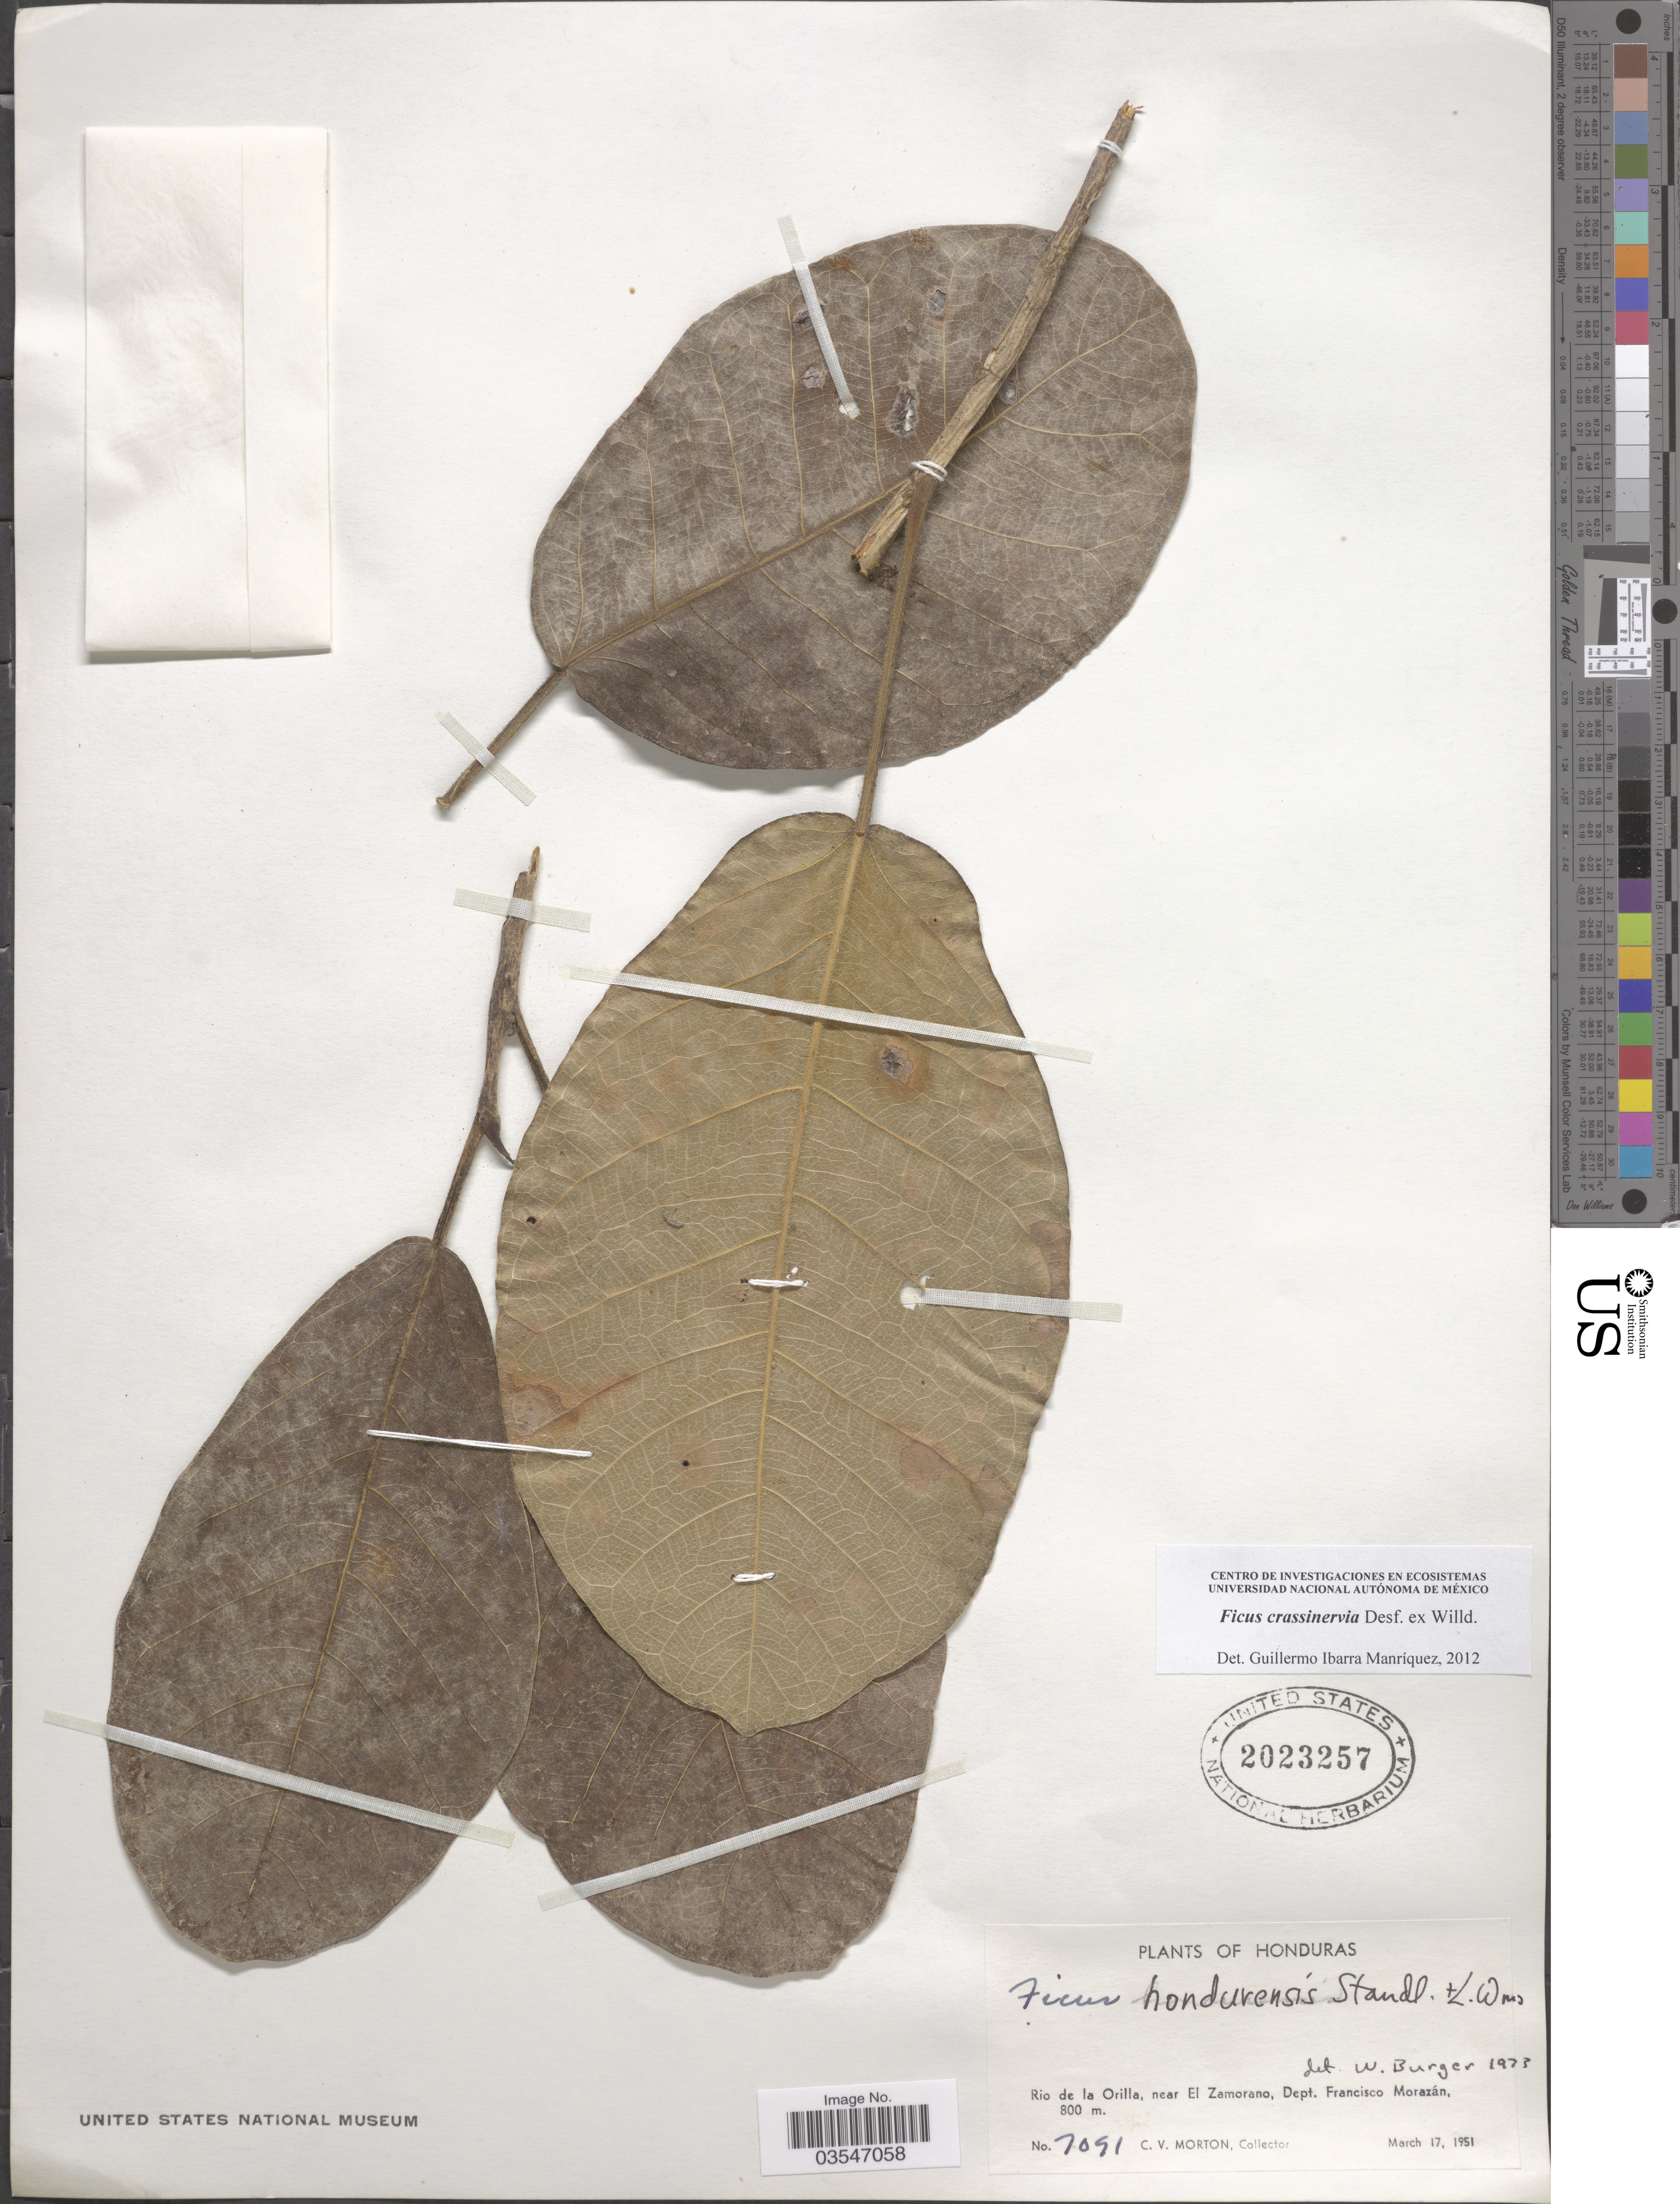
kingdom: Plantae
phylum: Tracheophyta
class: Magnoliopsida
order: Rosales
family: Moraceae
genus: Ficus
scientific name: Ficus crassinervia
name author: Desf. ex Willd.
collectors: C. V. Morton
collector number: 7091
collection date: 1951-03-17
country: Honduras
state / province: Fco. Morazán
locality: Rio de la Orilla, near El Zamorano, Dept. Francisco Morazán.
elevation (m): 800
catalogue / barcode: US 2023257